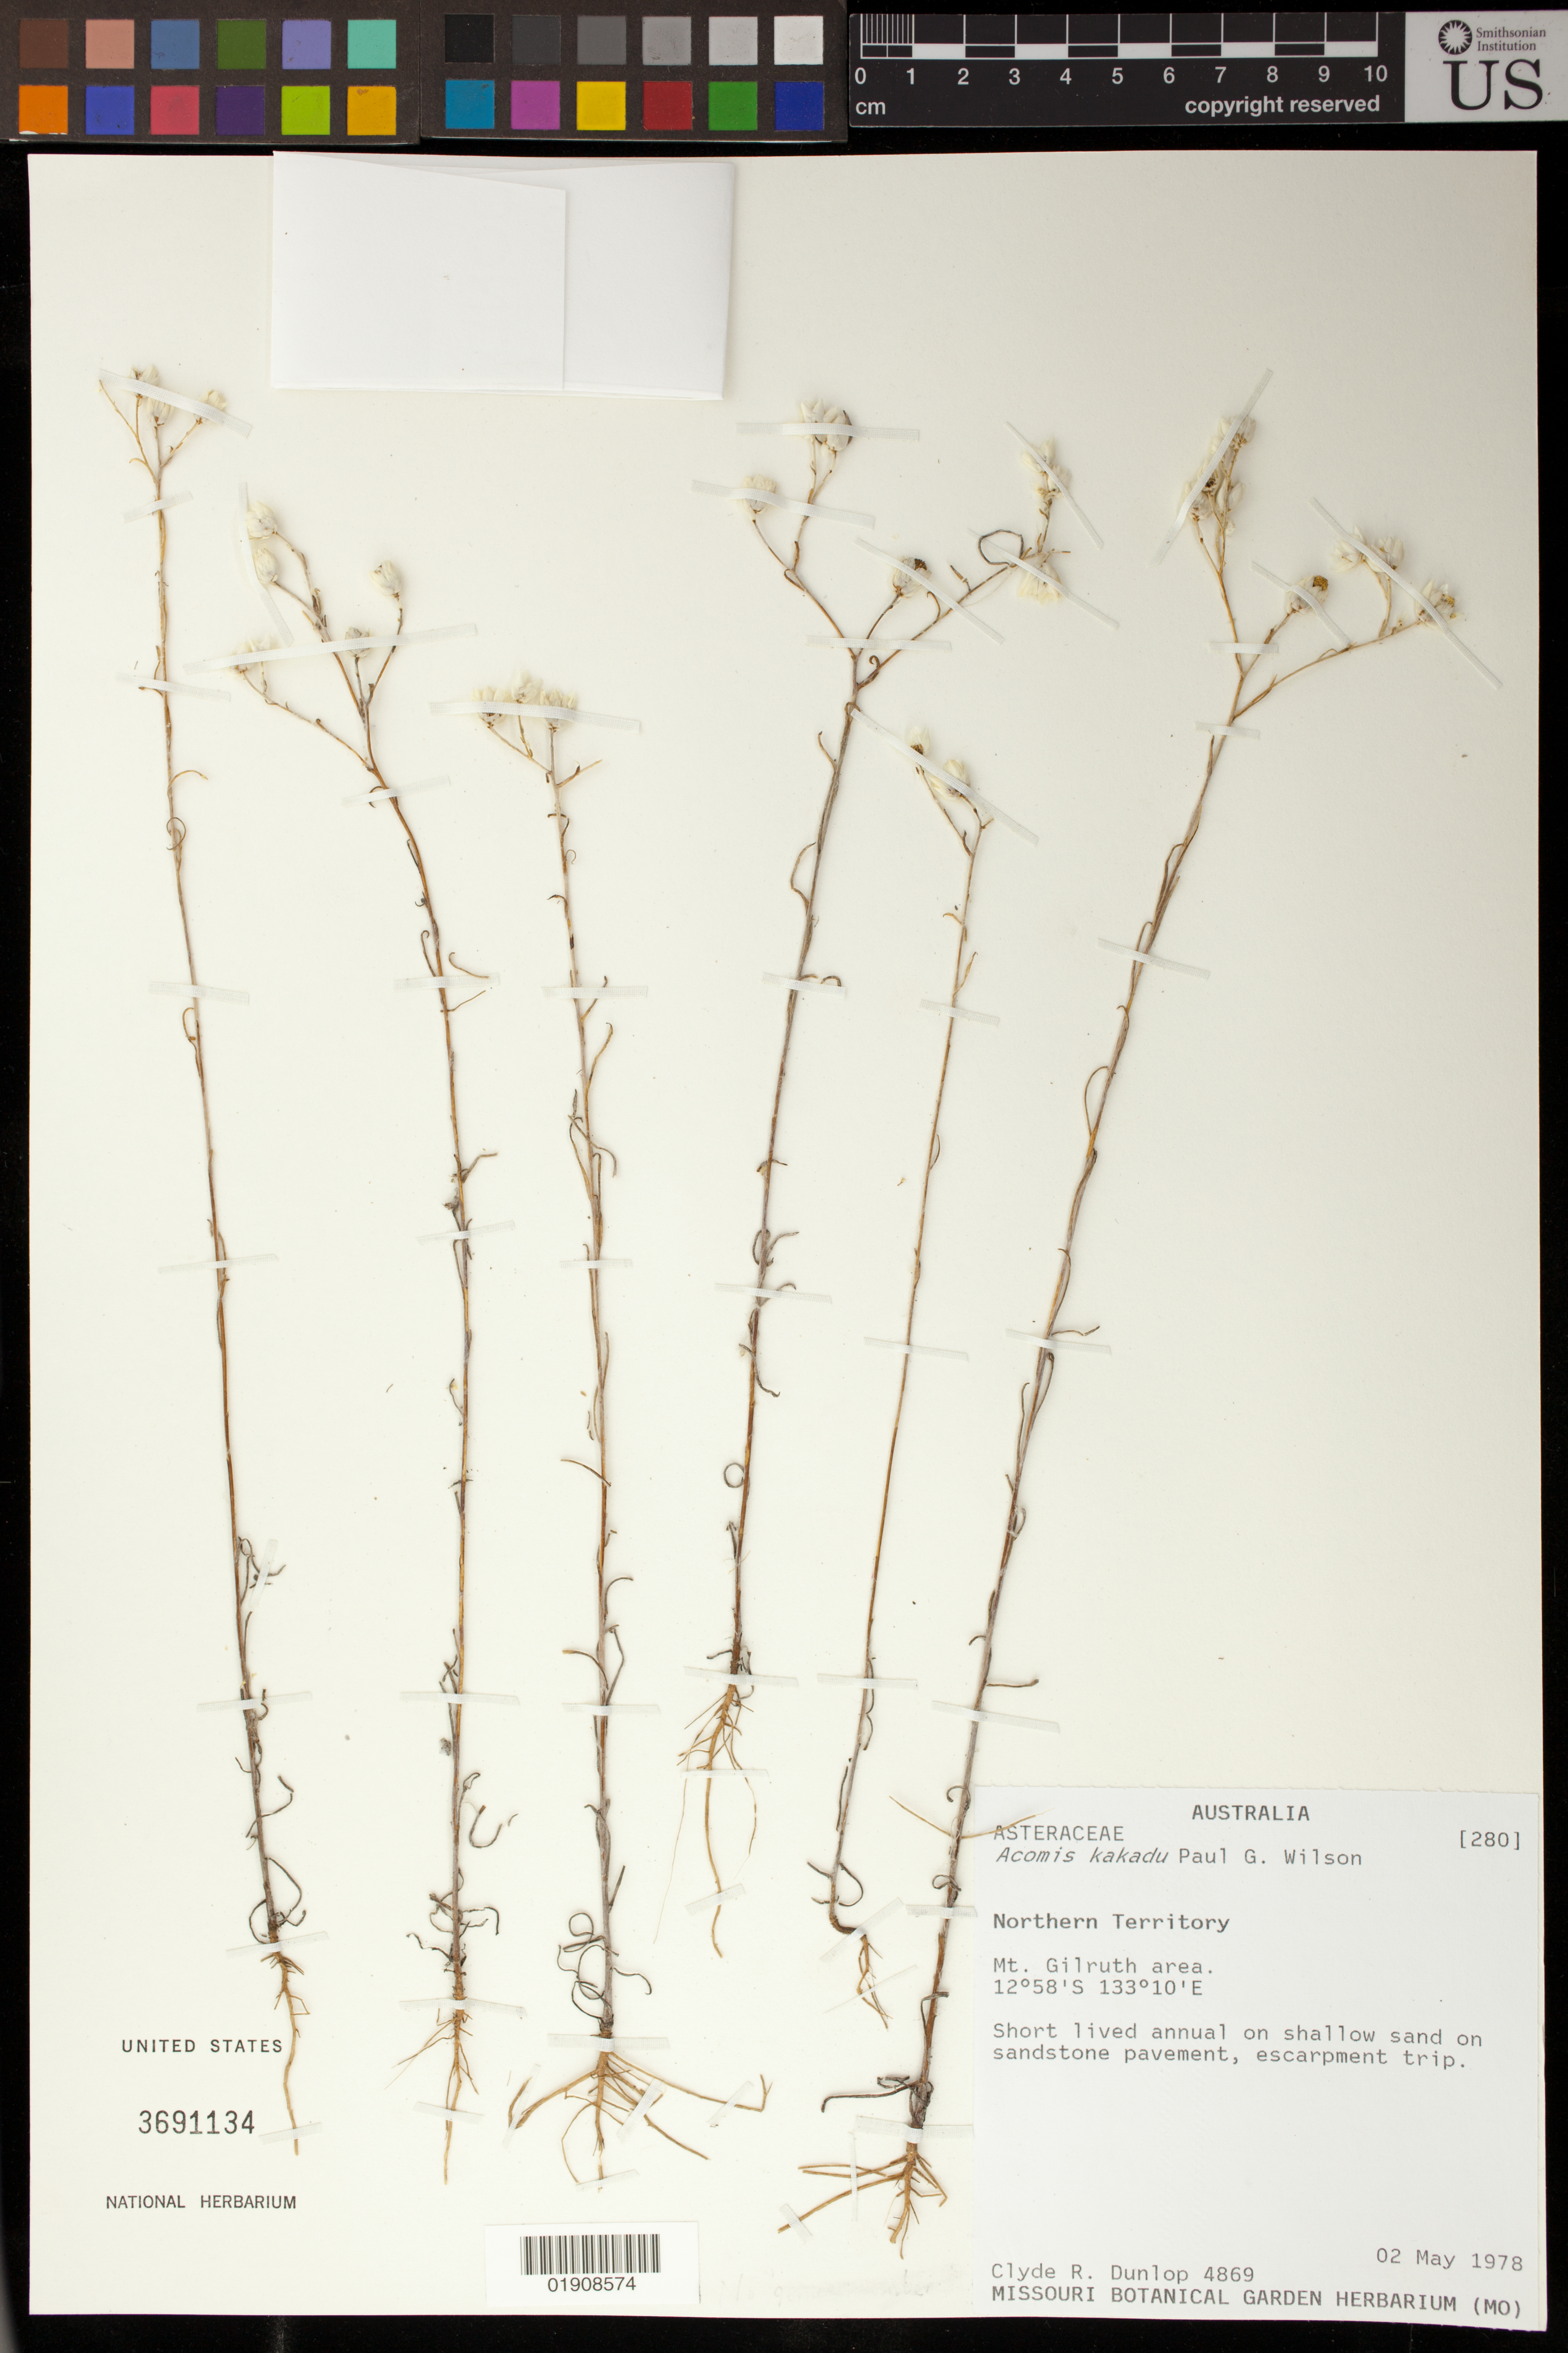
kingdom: Plantae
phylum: Tracheophyta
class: Magnoliopsida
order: Asterales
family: Asteraceae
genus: Acomis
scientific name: Acomis kakadu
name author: Paul G. Wilson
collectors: C. Dunlop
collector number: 4869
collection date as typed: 2 May 1978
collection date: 1978-05-02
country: Australia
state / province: Northern Territory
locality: Mt. Gilruth area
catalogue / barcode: US 3691134